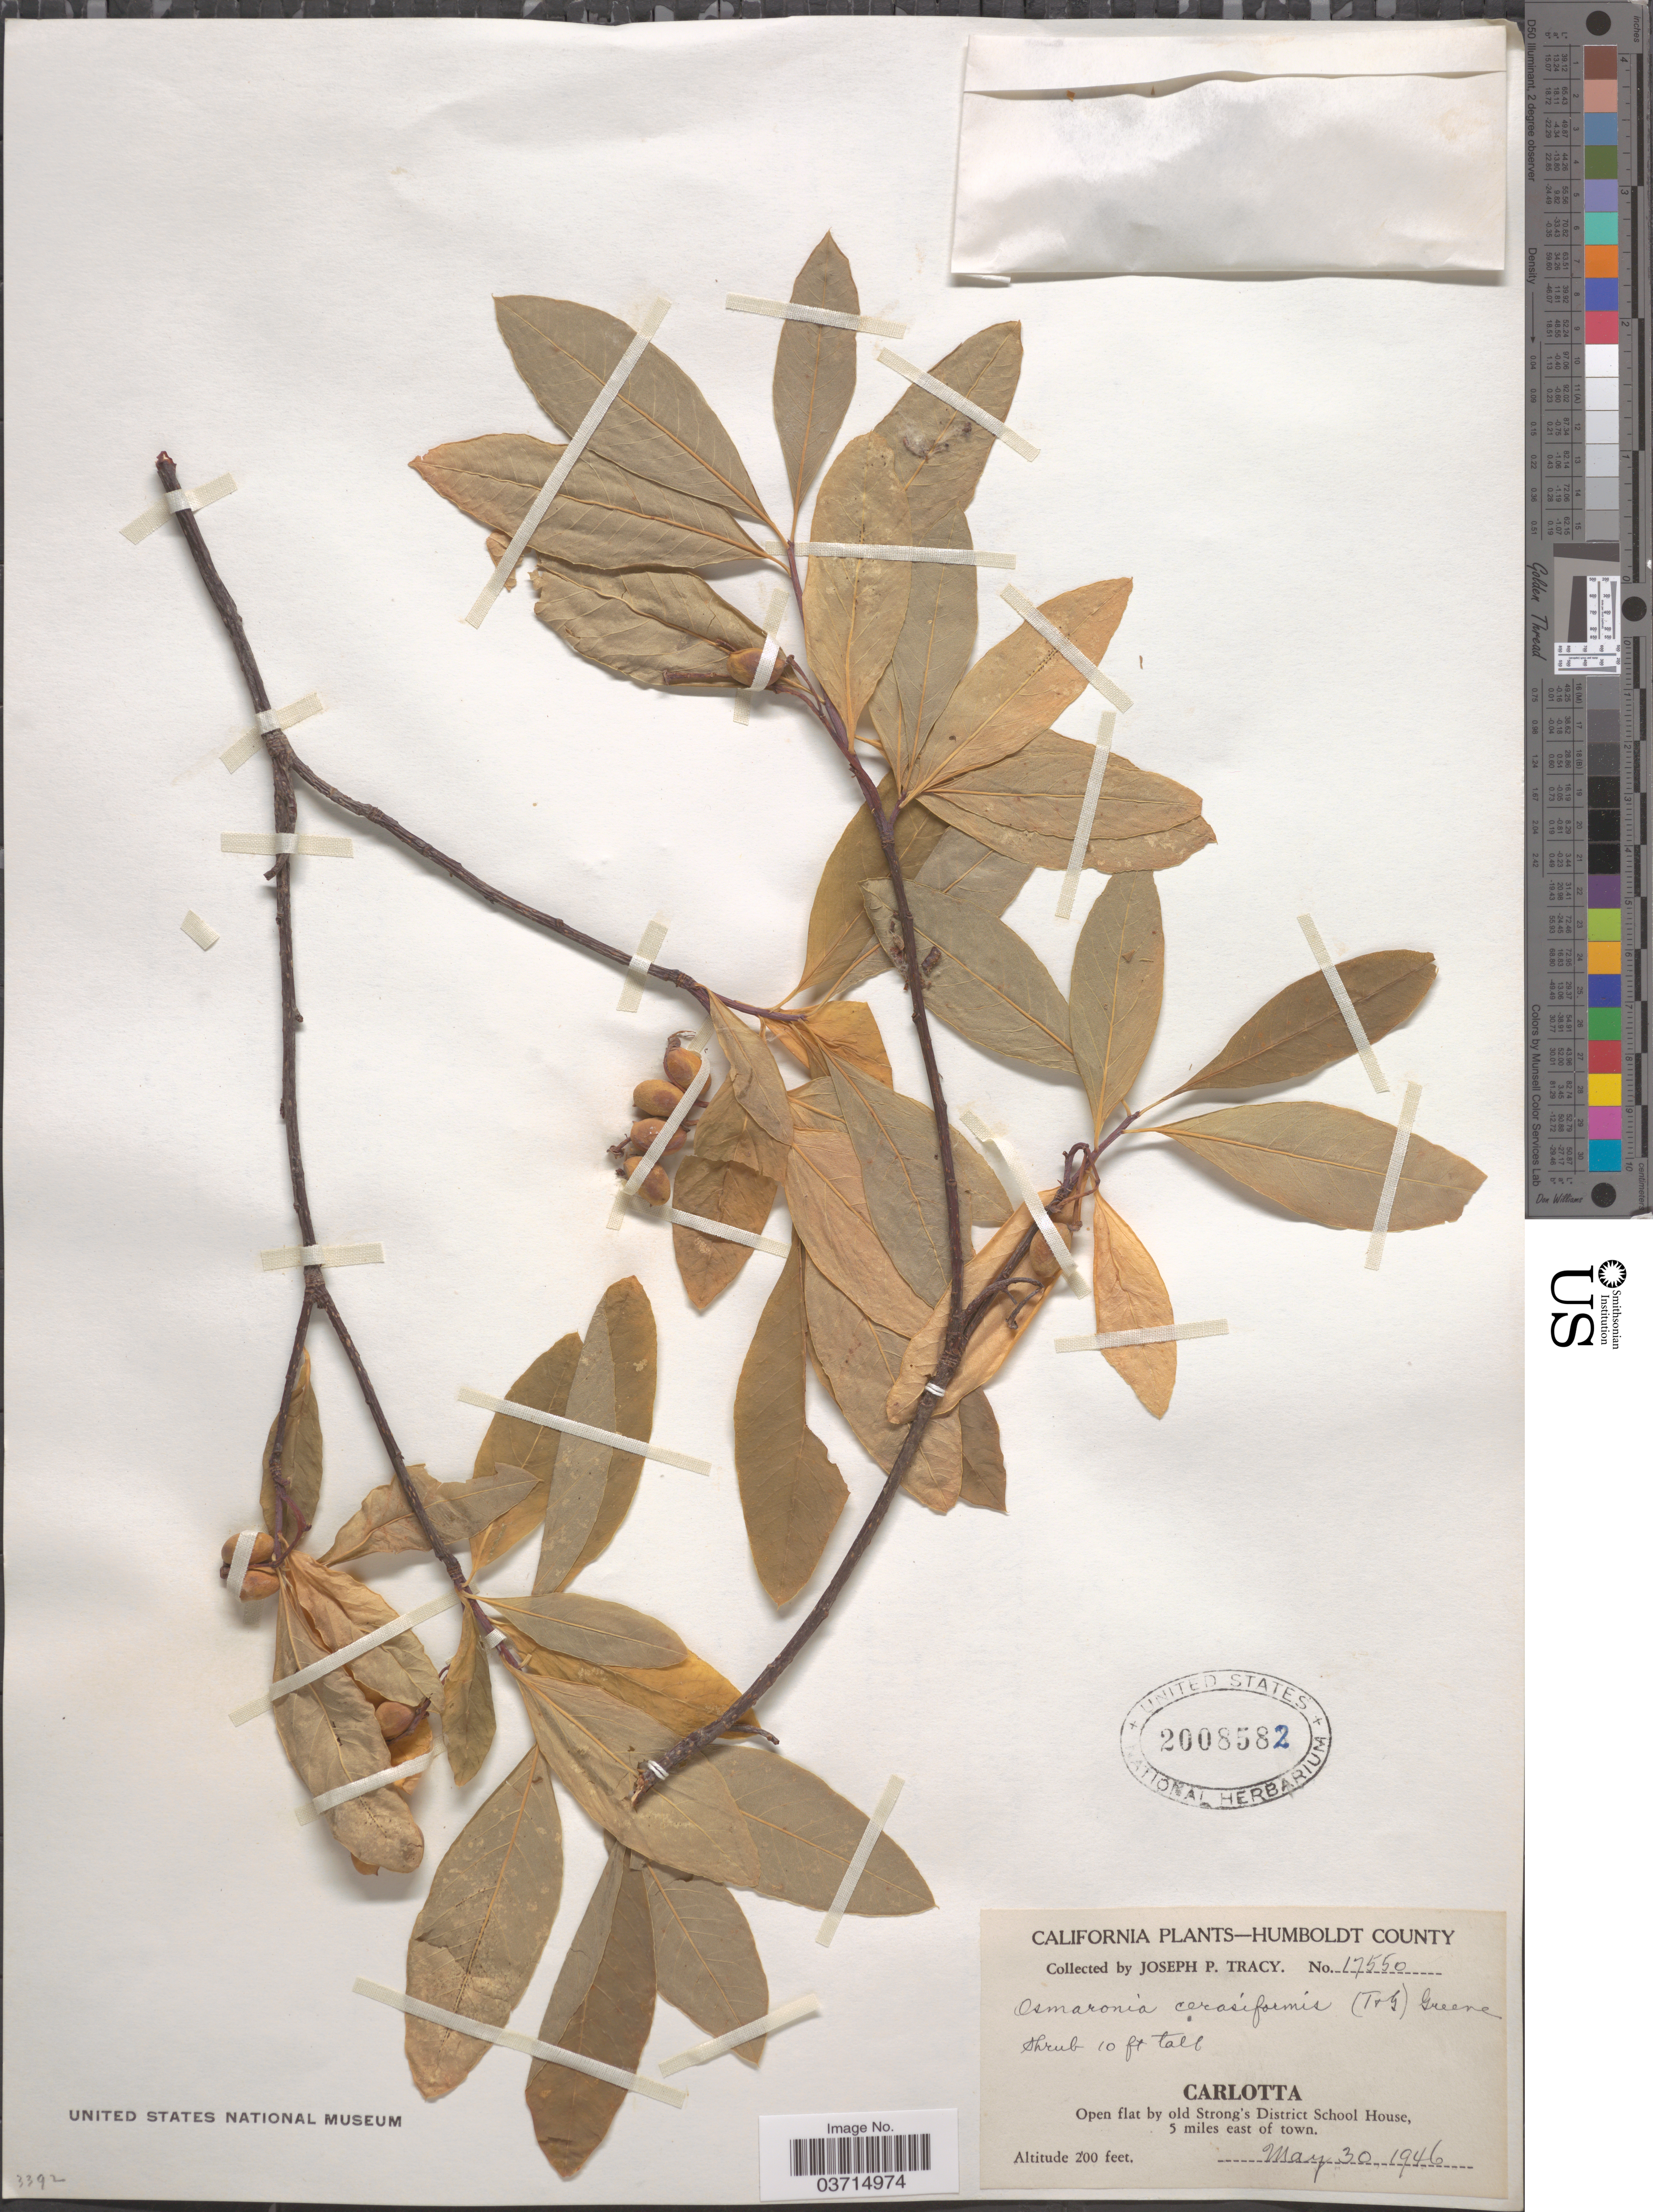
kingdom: Plantae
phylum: Tracheophyta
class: Magnoliopsida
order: Rosales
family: Rosaceae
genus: Oemleria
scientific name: Oemleria cerasiformis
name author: (Torr. & A. Gray ex Hook. & Arn.) J.W. Landon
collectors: J. Tracy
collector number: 17550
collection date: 1946-05-30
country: United States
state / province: California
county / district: Humboldt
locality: Humboldt County. Carlotta. Open flat by old Strong's District School House, 5 miles east of town.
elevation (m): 61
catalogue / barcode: US 2008582